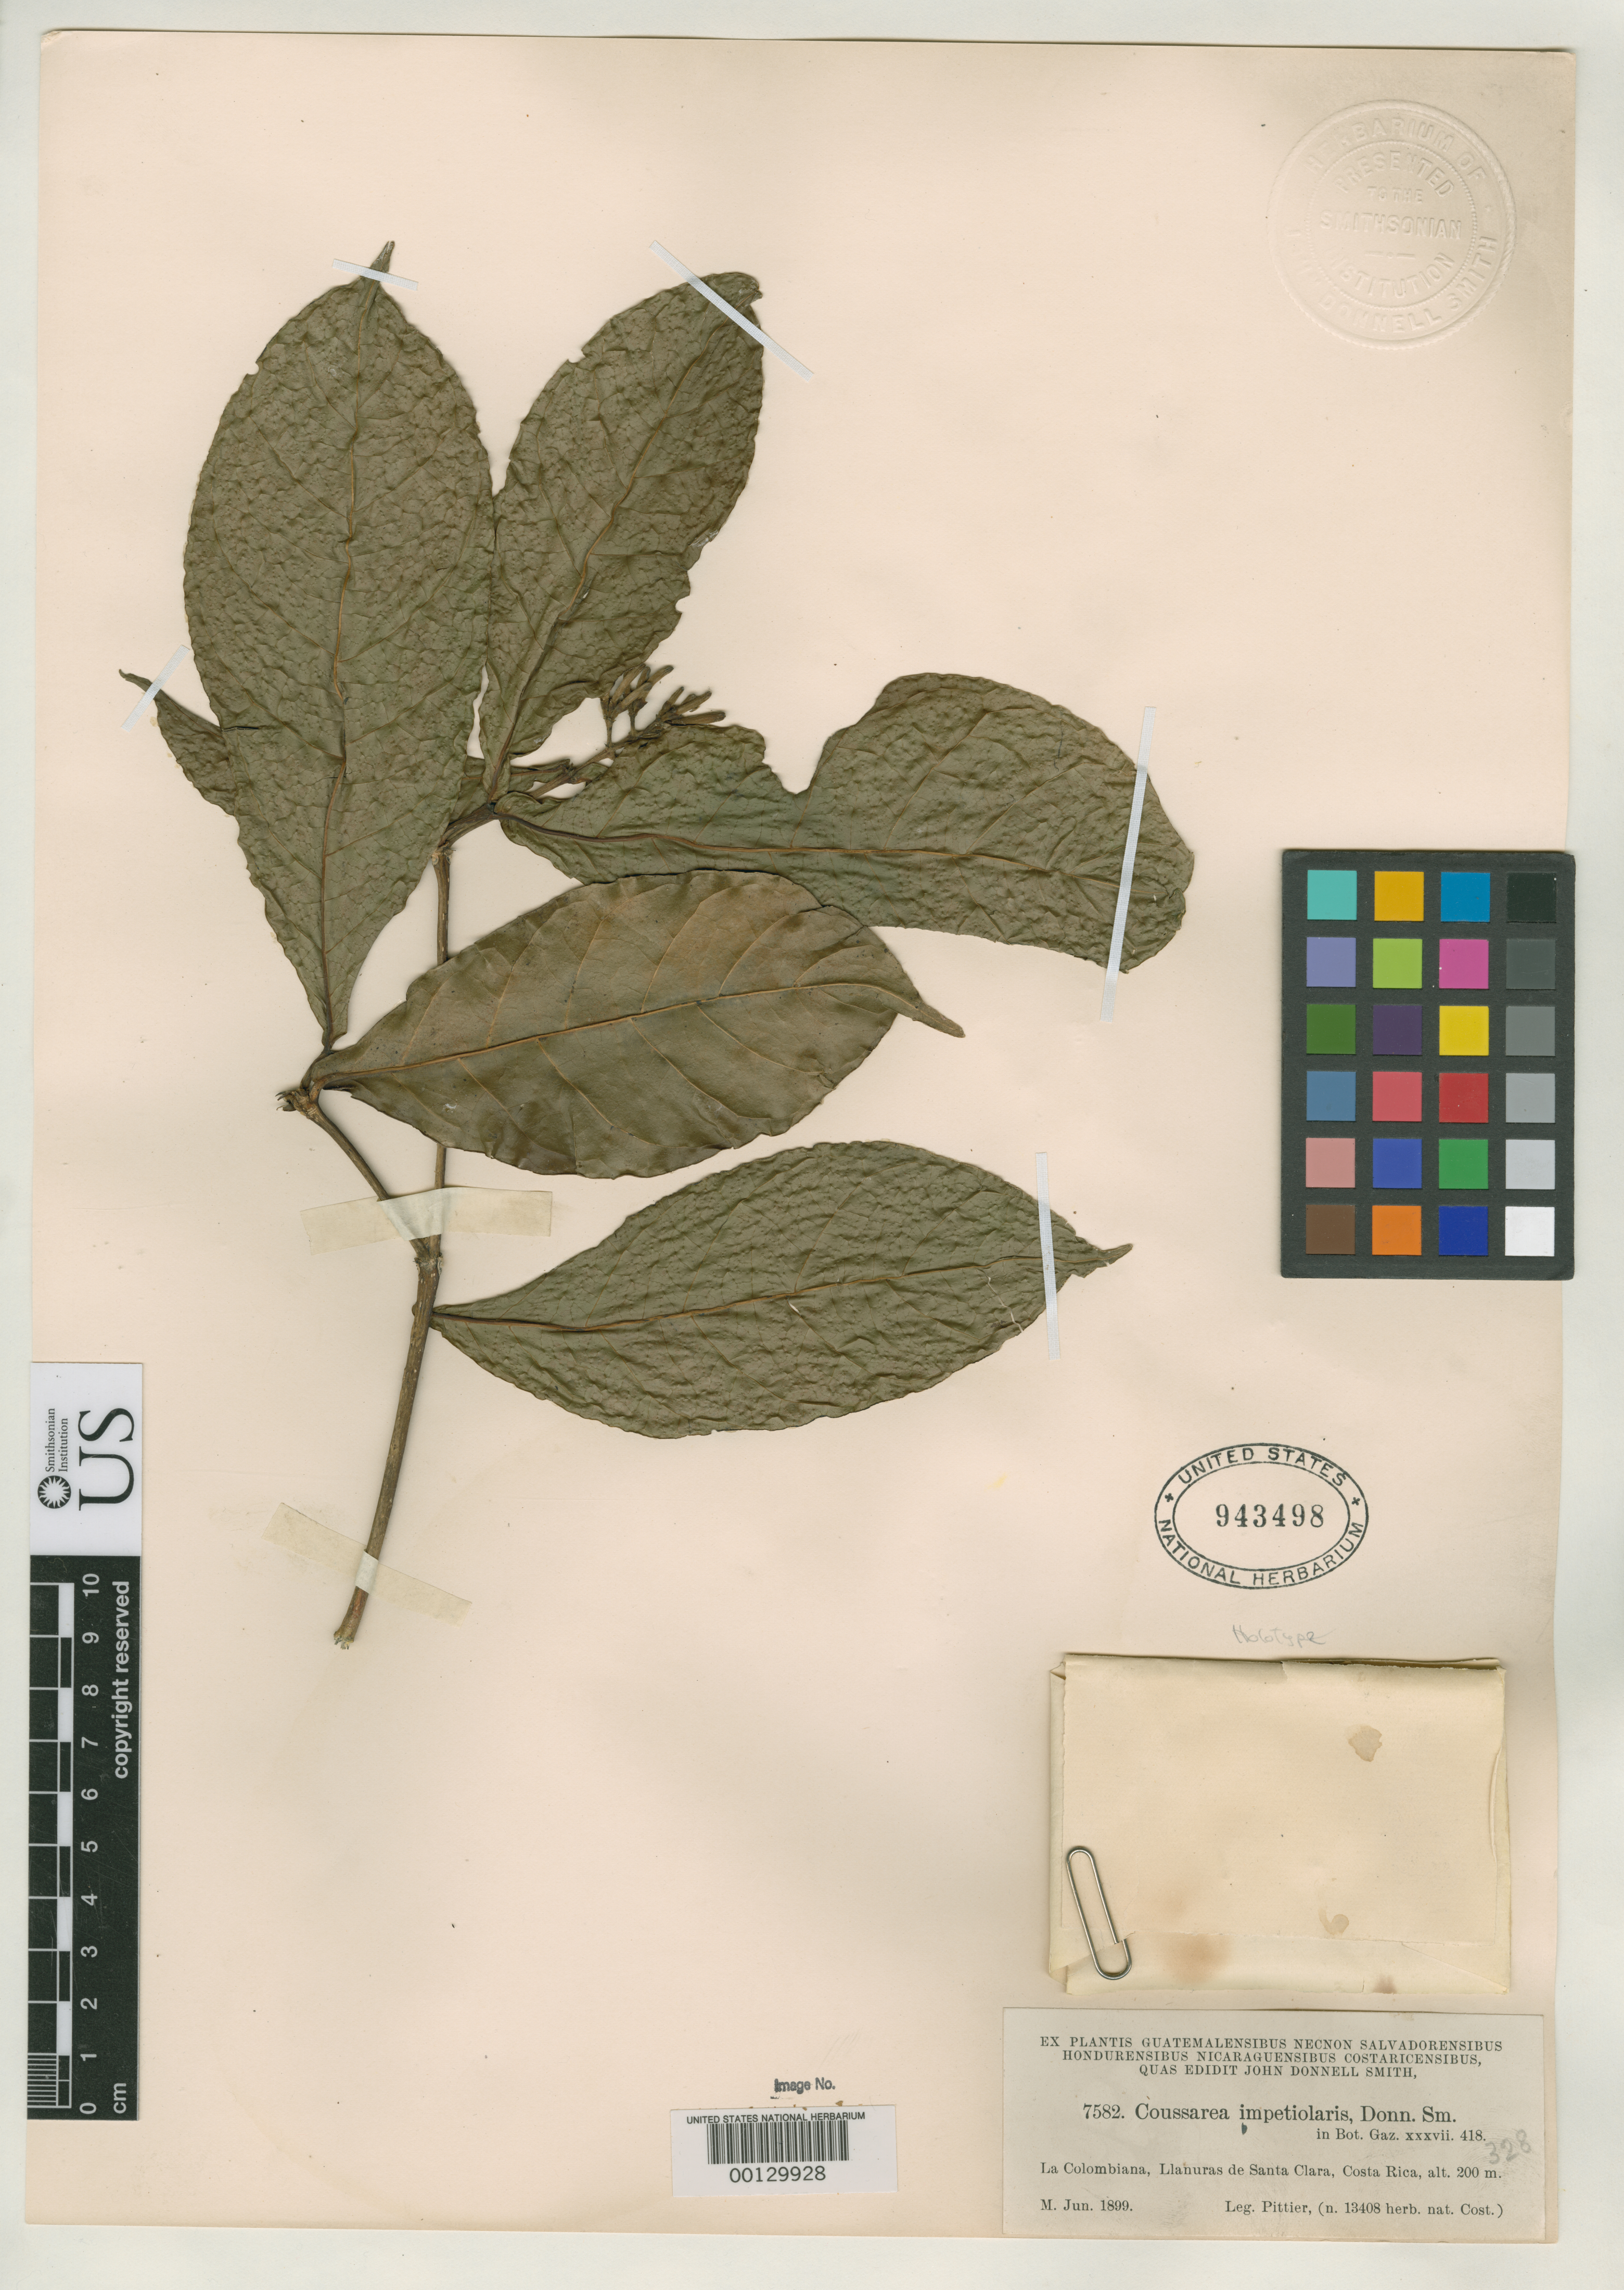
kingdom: Plantae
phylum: Tracheophyta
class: Magnoliopsida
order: Gentianales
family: Rubiaceae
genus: Coussarea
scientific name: Coussarea impetiolaris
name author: Donn. Sm.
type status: Type Collection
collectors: H. F. Pittier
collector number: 7582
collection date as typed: Jun 1899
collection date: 1899-06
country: Costa Rica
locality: La Colombiana, Llanuras de Santa Clara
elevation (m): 200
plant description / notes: One of two sheets (syntypes?) received ex John Donnell Smith herbarium. This sheet (USNH 943498) cited as "holotype" by Lorence (1999, Nomenclator: 42).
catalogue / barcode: US 943498